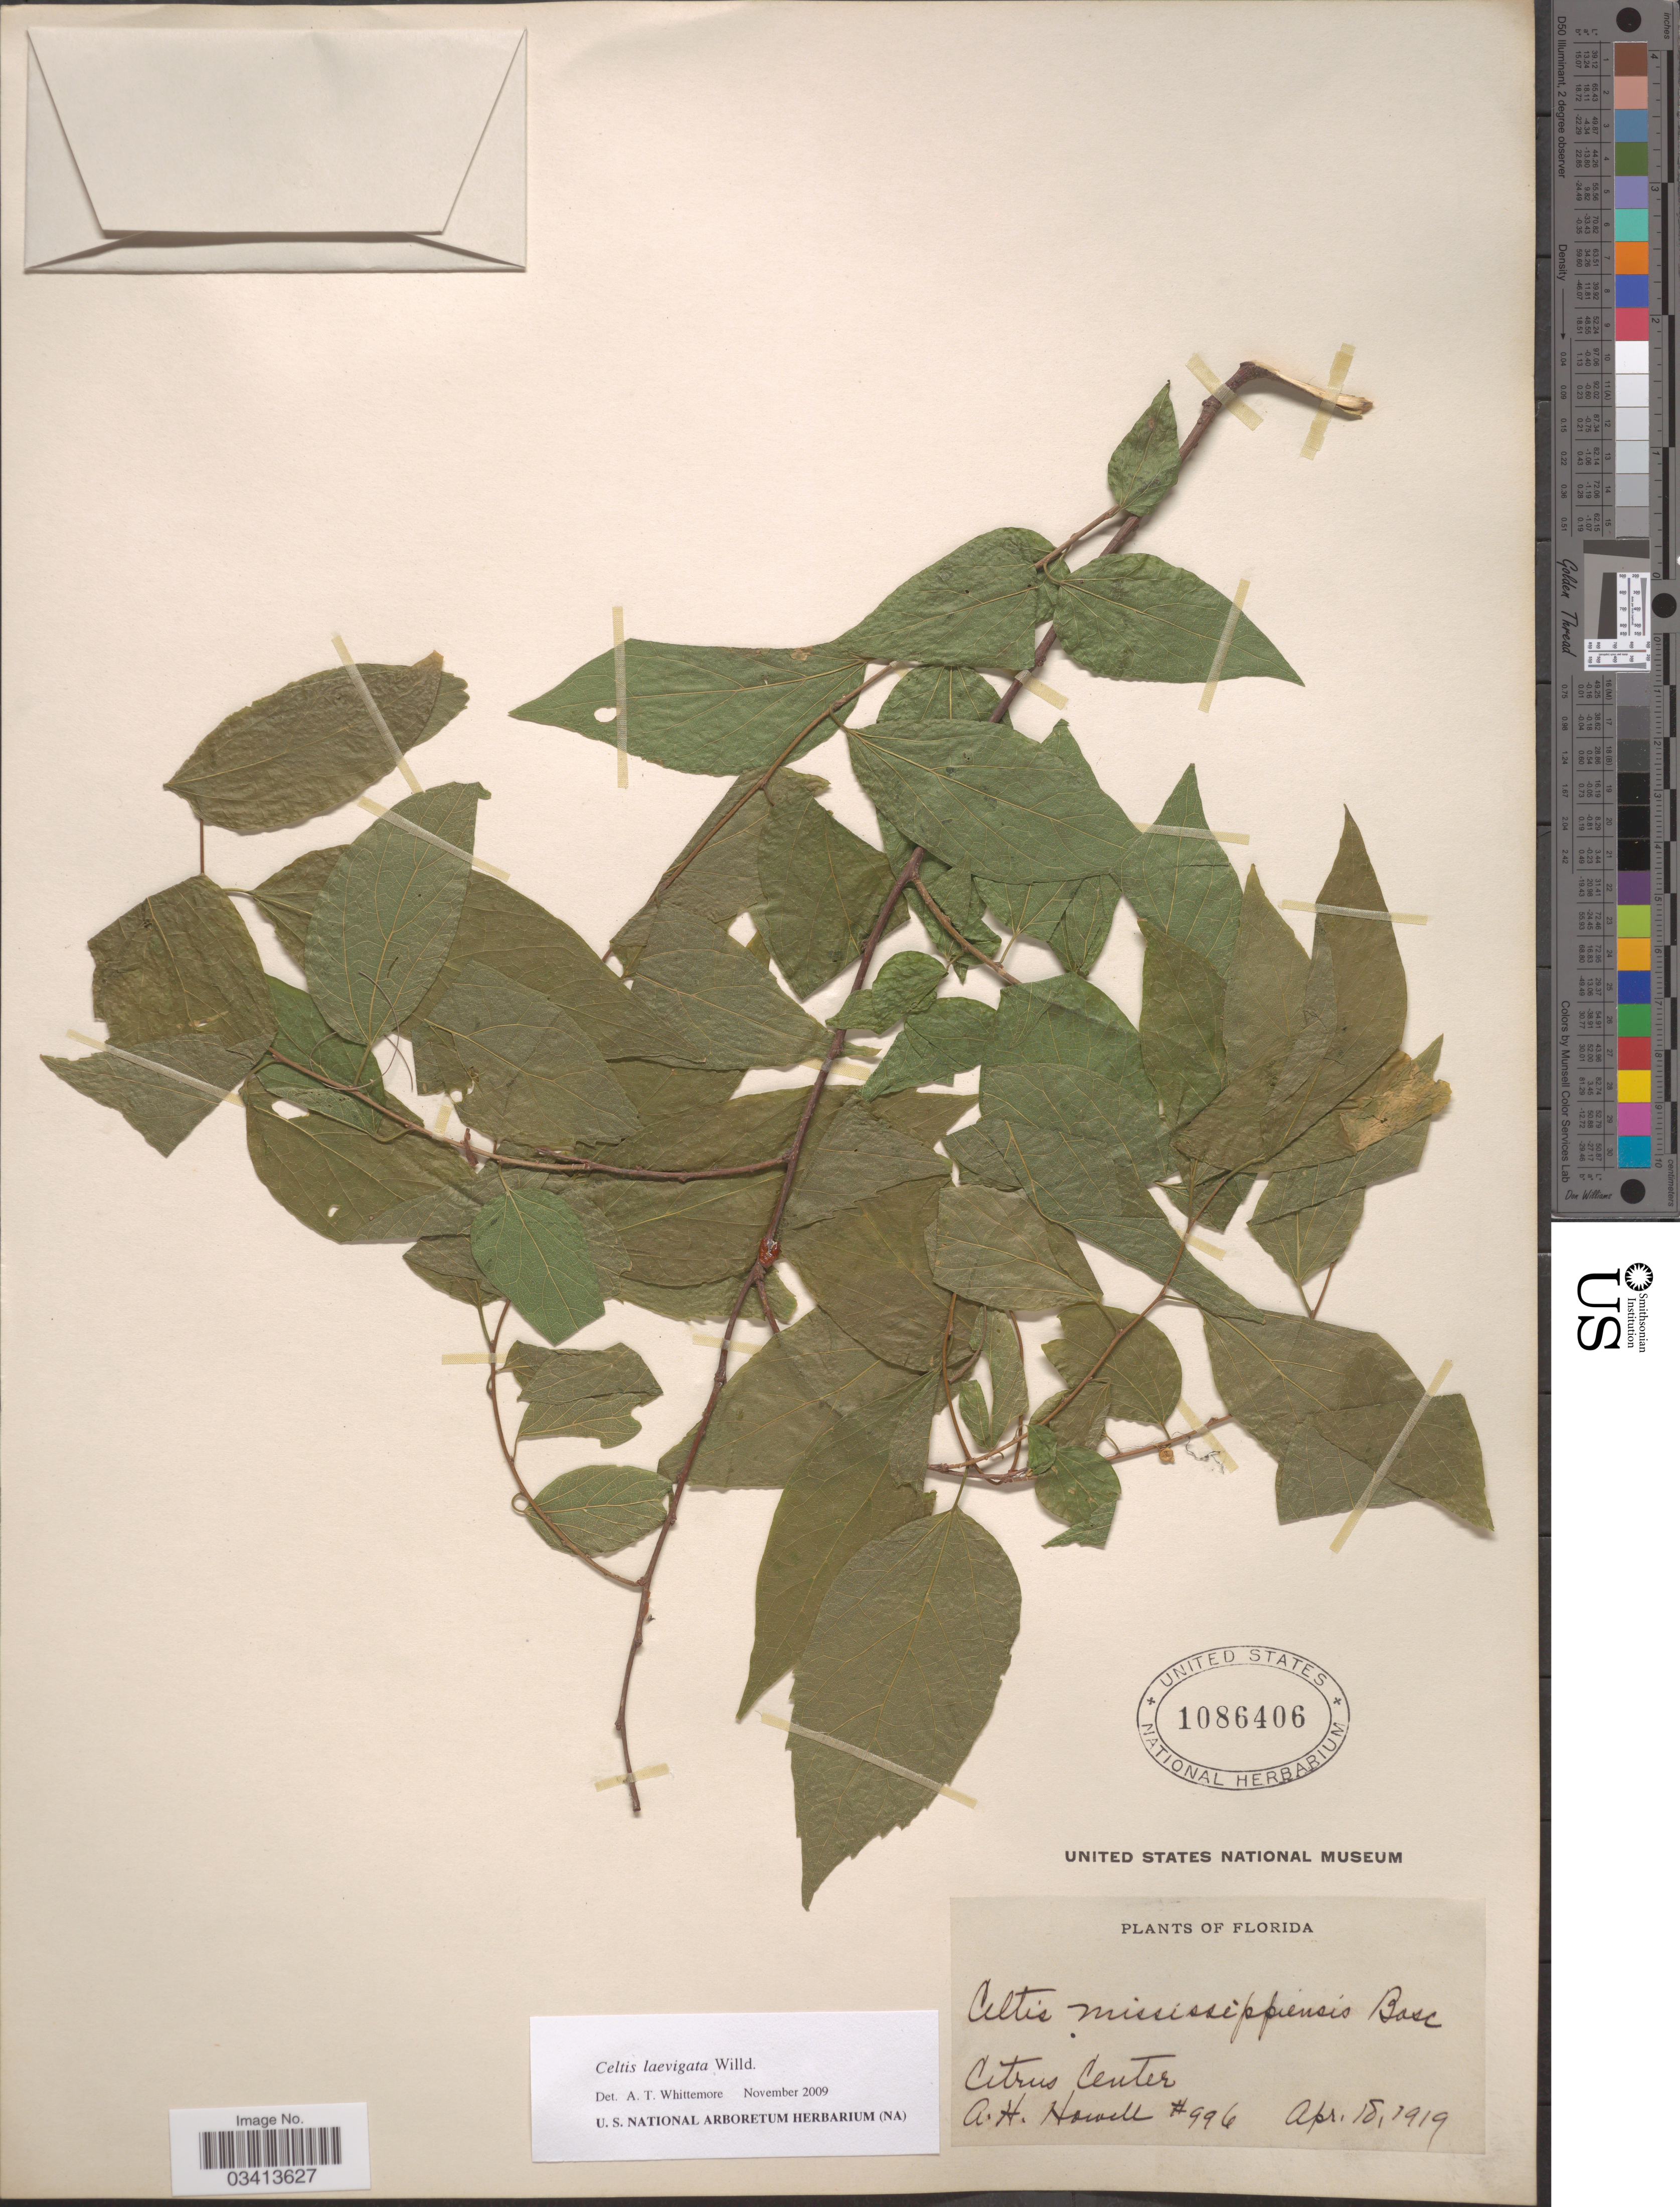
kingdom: Plantae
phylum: Tracheophyta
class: Magnoliopsida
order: Rosales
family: Cannabaceae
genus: Celtis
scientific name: Celtis laevigata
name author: Willd.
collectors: A. Howell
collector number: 996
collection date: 1919-04-18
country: United States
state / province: Florida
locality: Citrus Center.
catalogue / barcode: US 1086406